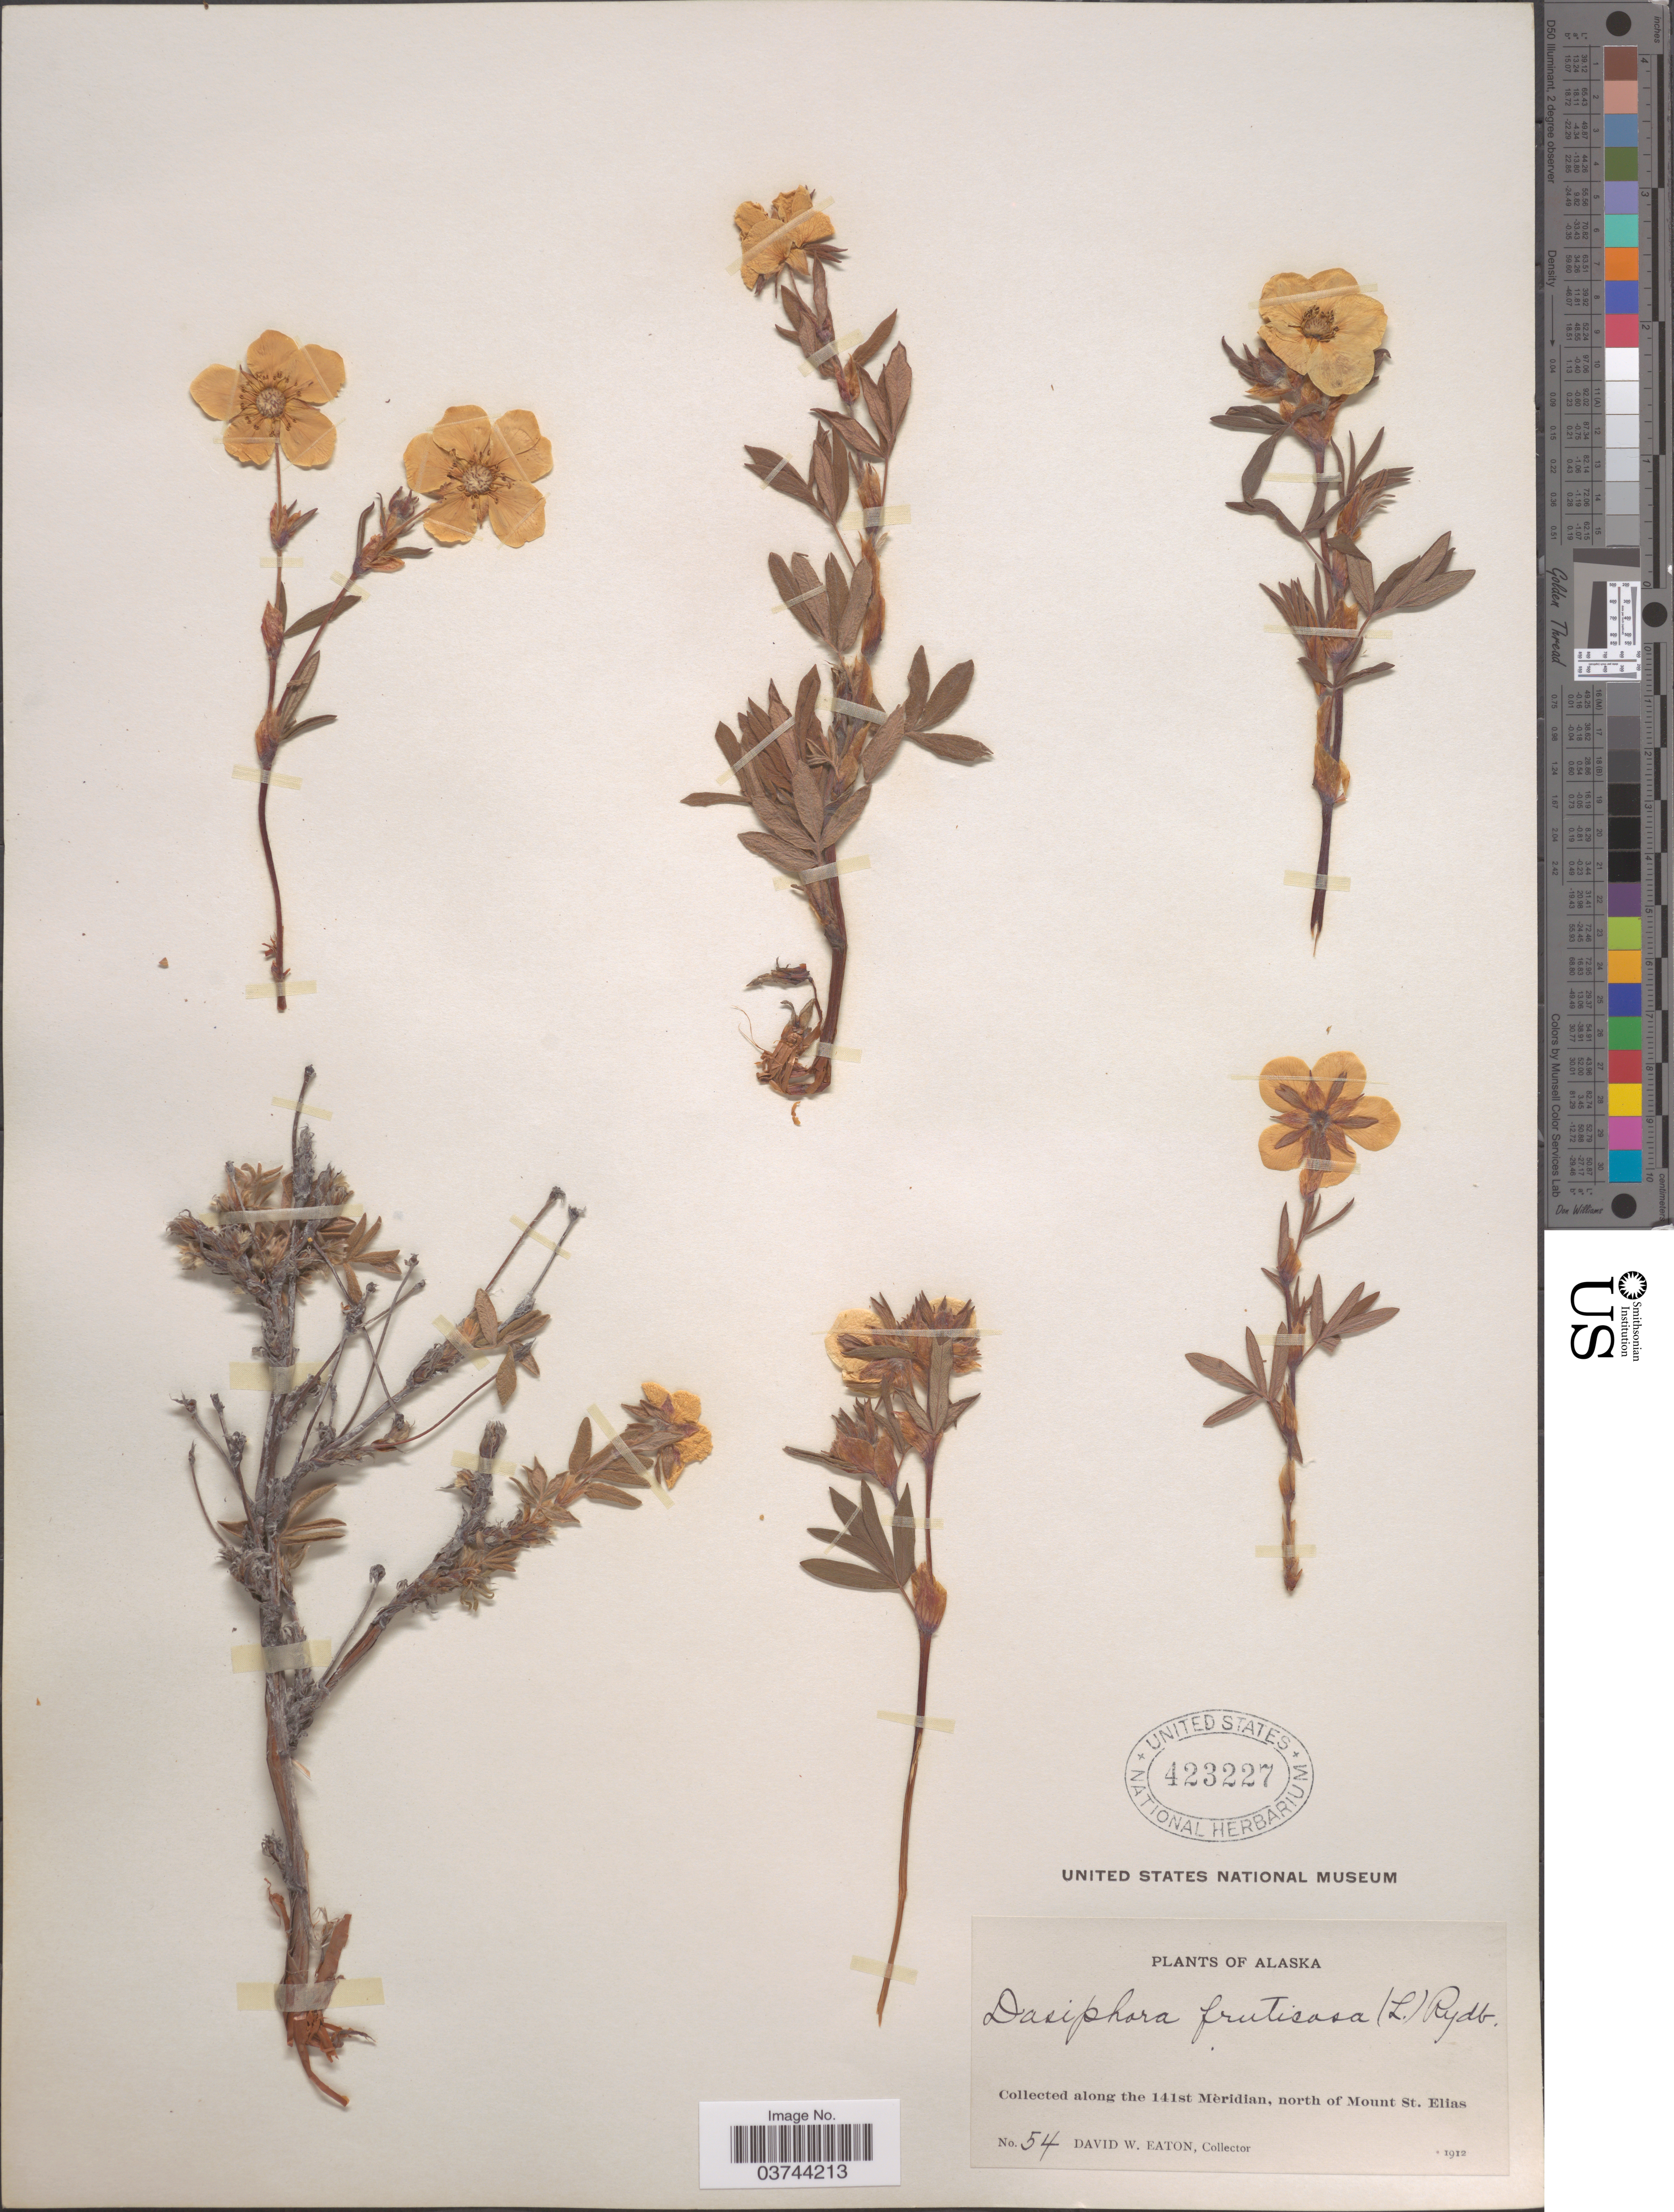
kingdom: Plantae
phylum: Tracheophyta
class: Magnoliopsida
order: Rosales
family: Rosaceae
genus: Dasiphora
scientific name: Dasiphora fruticosa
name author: (L.) Rydb.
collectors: D. Eaton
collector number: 54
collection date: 1912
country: United States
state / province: Alaska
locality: Along the 141st Meridian, north of Mount St. Elias.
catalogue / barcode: US 423227